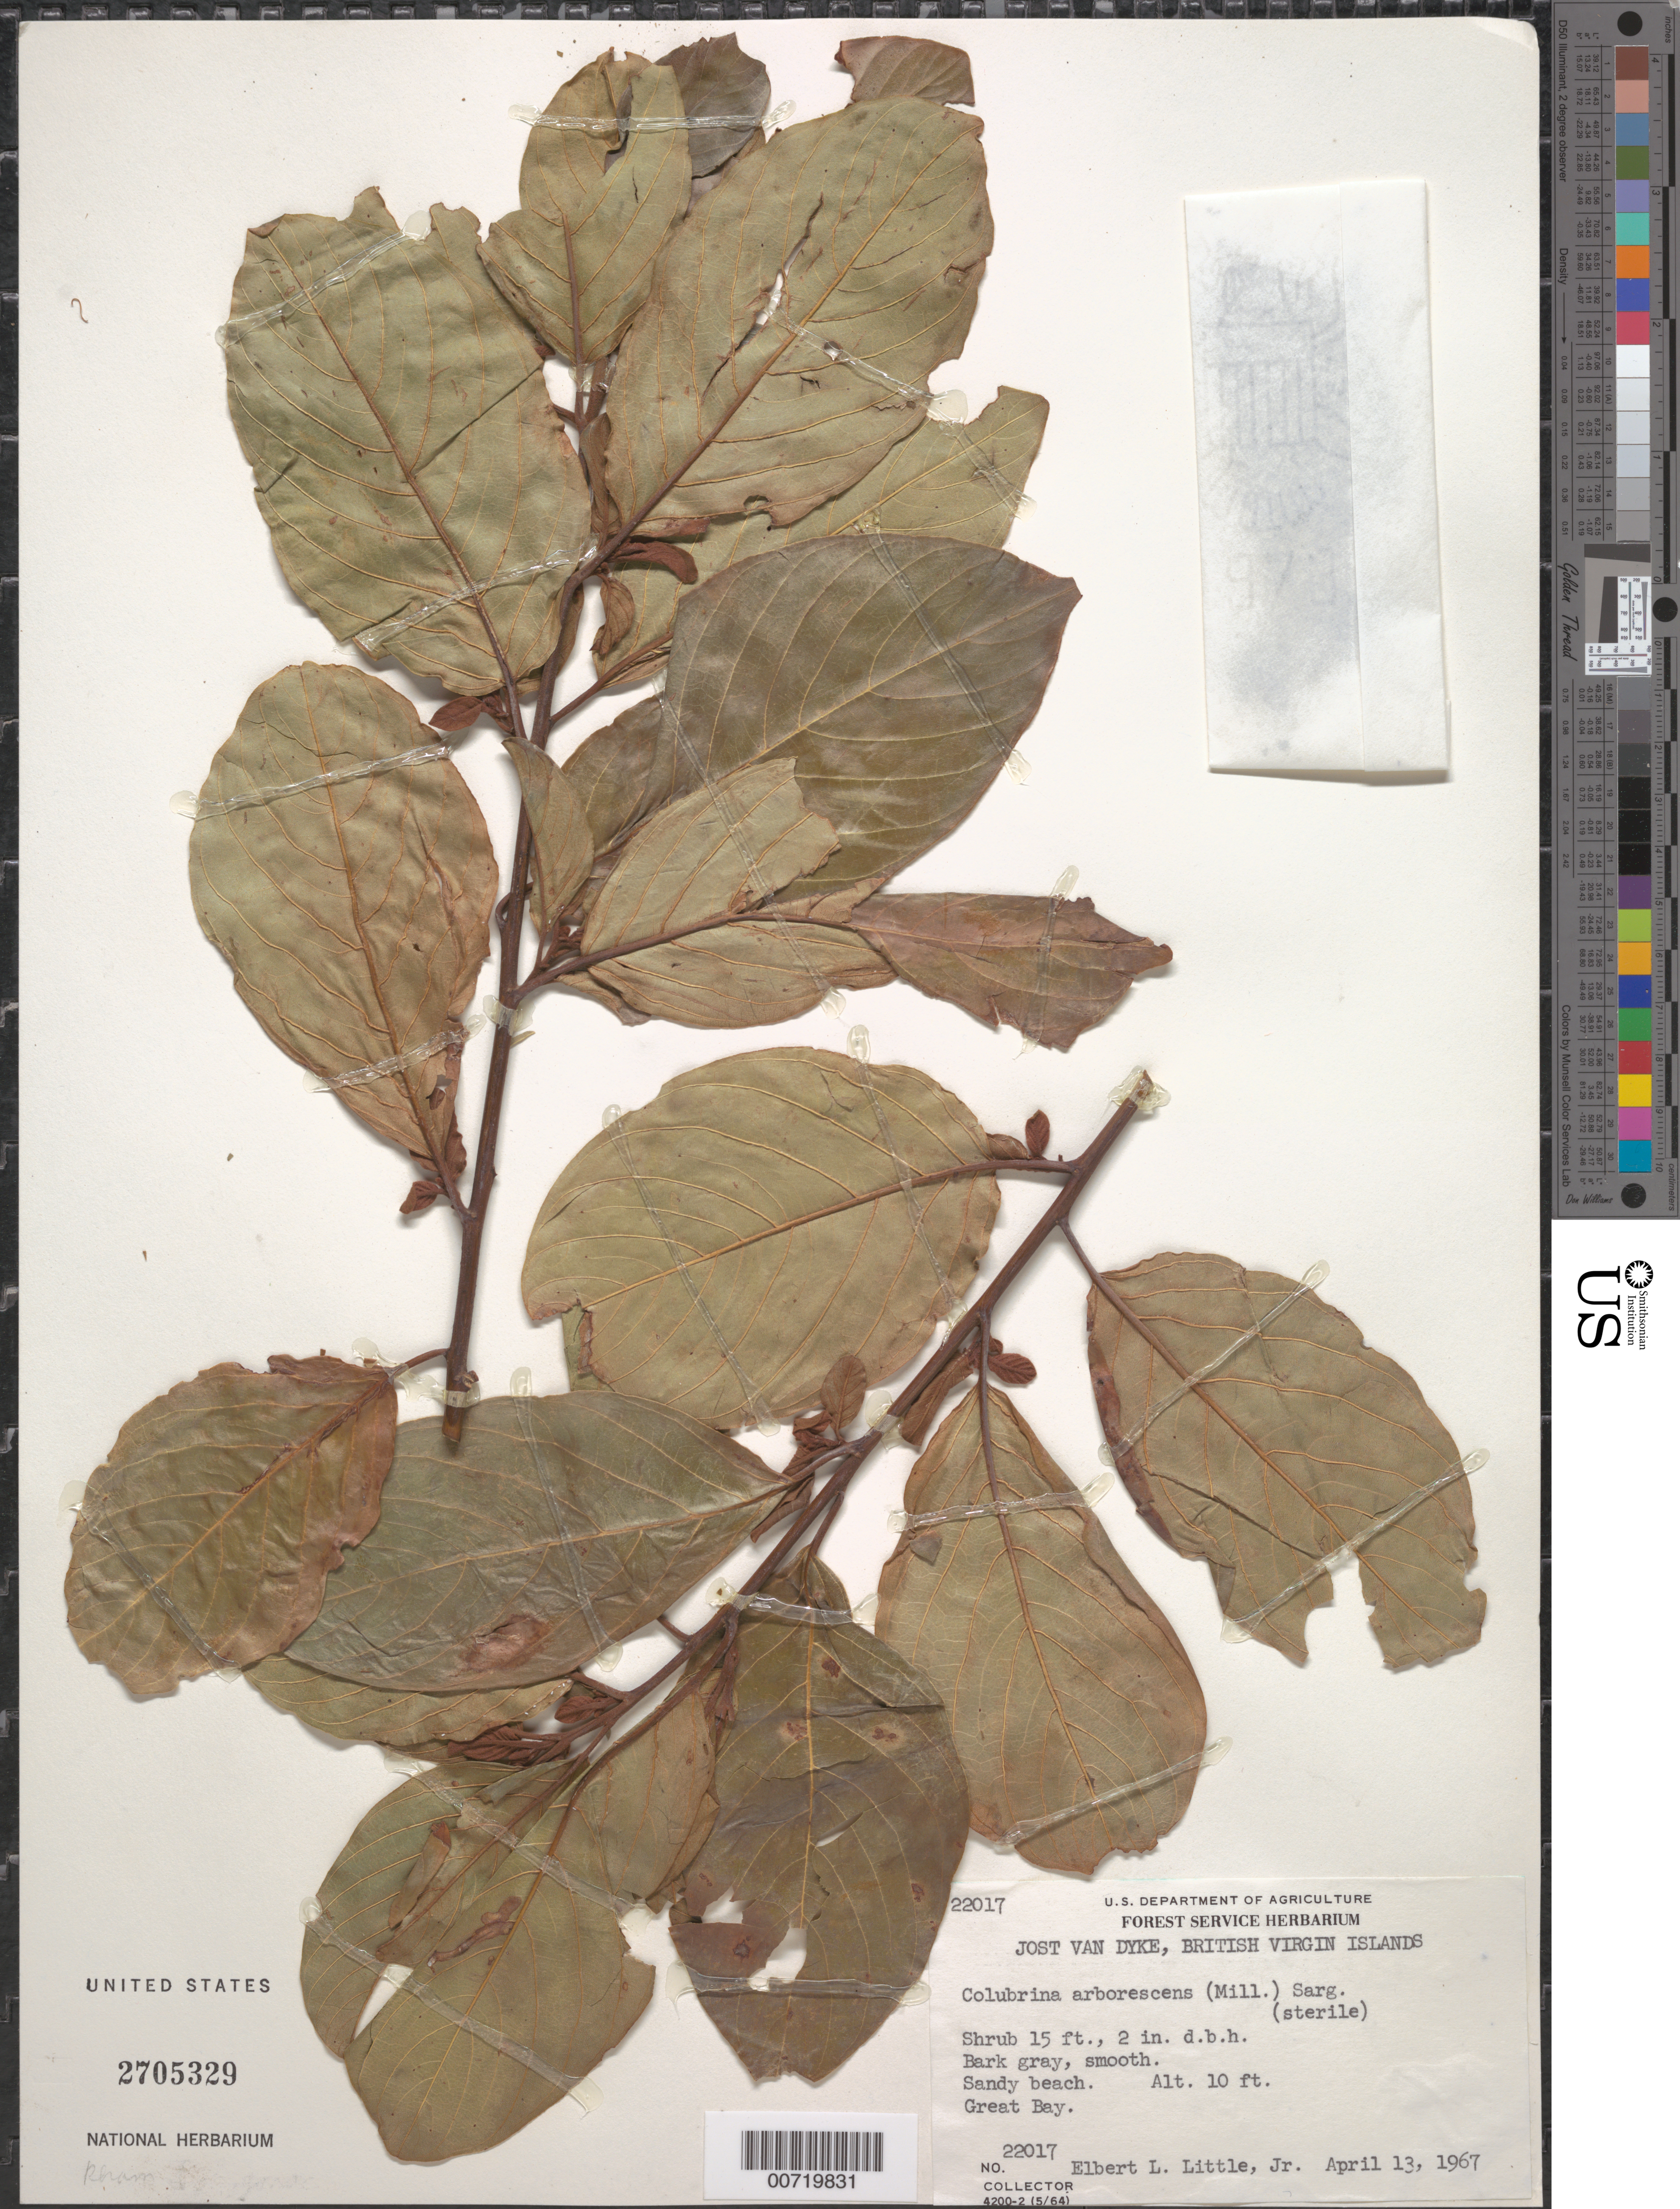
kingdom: Plantae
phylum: Tracheophyta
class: Magnoliopsida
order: Rosales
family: Rhamnaceae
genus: Colubrina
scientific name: Colubrina arborescens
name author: (Mill.) Sarg.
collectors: E. L. Little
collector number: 22017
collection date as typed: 13 Apr 1967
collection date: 1967-04-13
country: British Virgin Islands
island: Jost Van Dyke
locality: Great Bay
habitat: Sandy beach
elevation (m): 3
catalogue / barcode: US 2705329